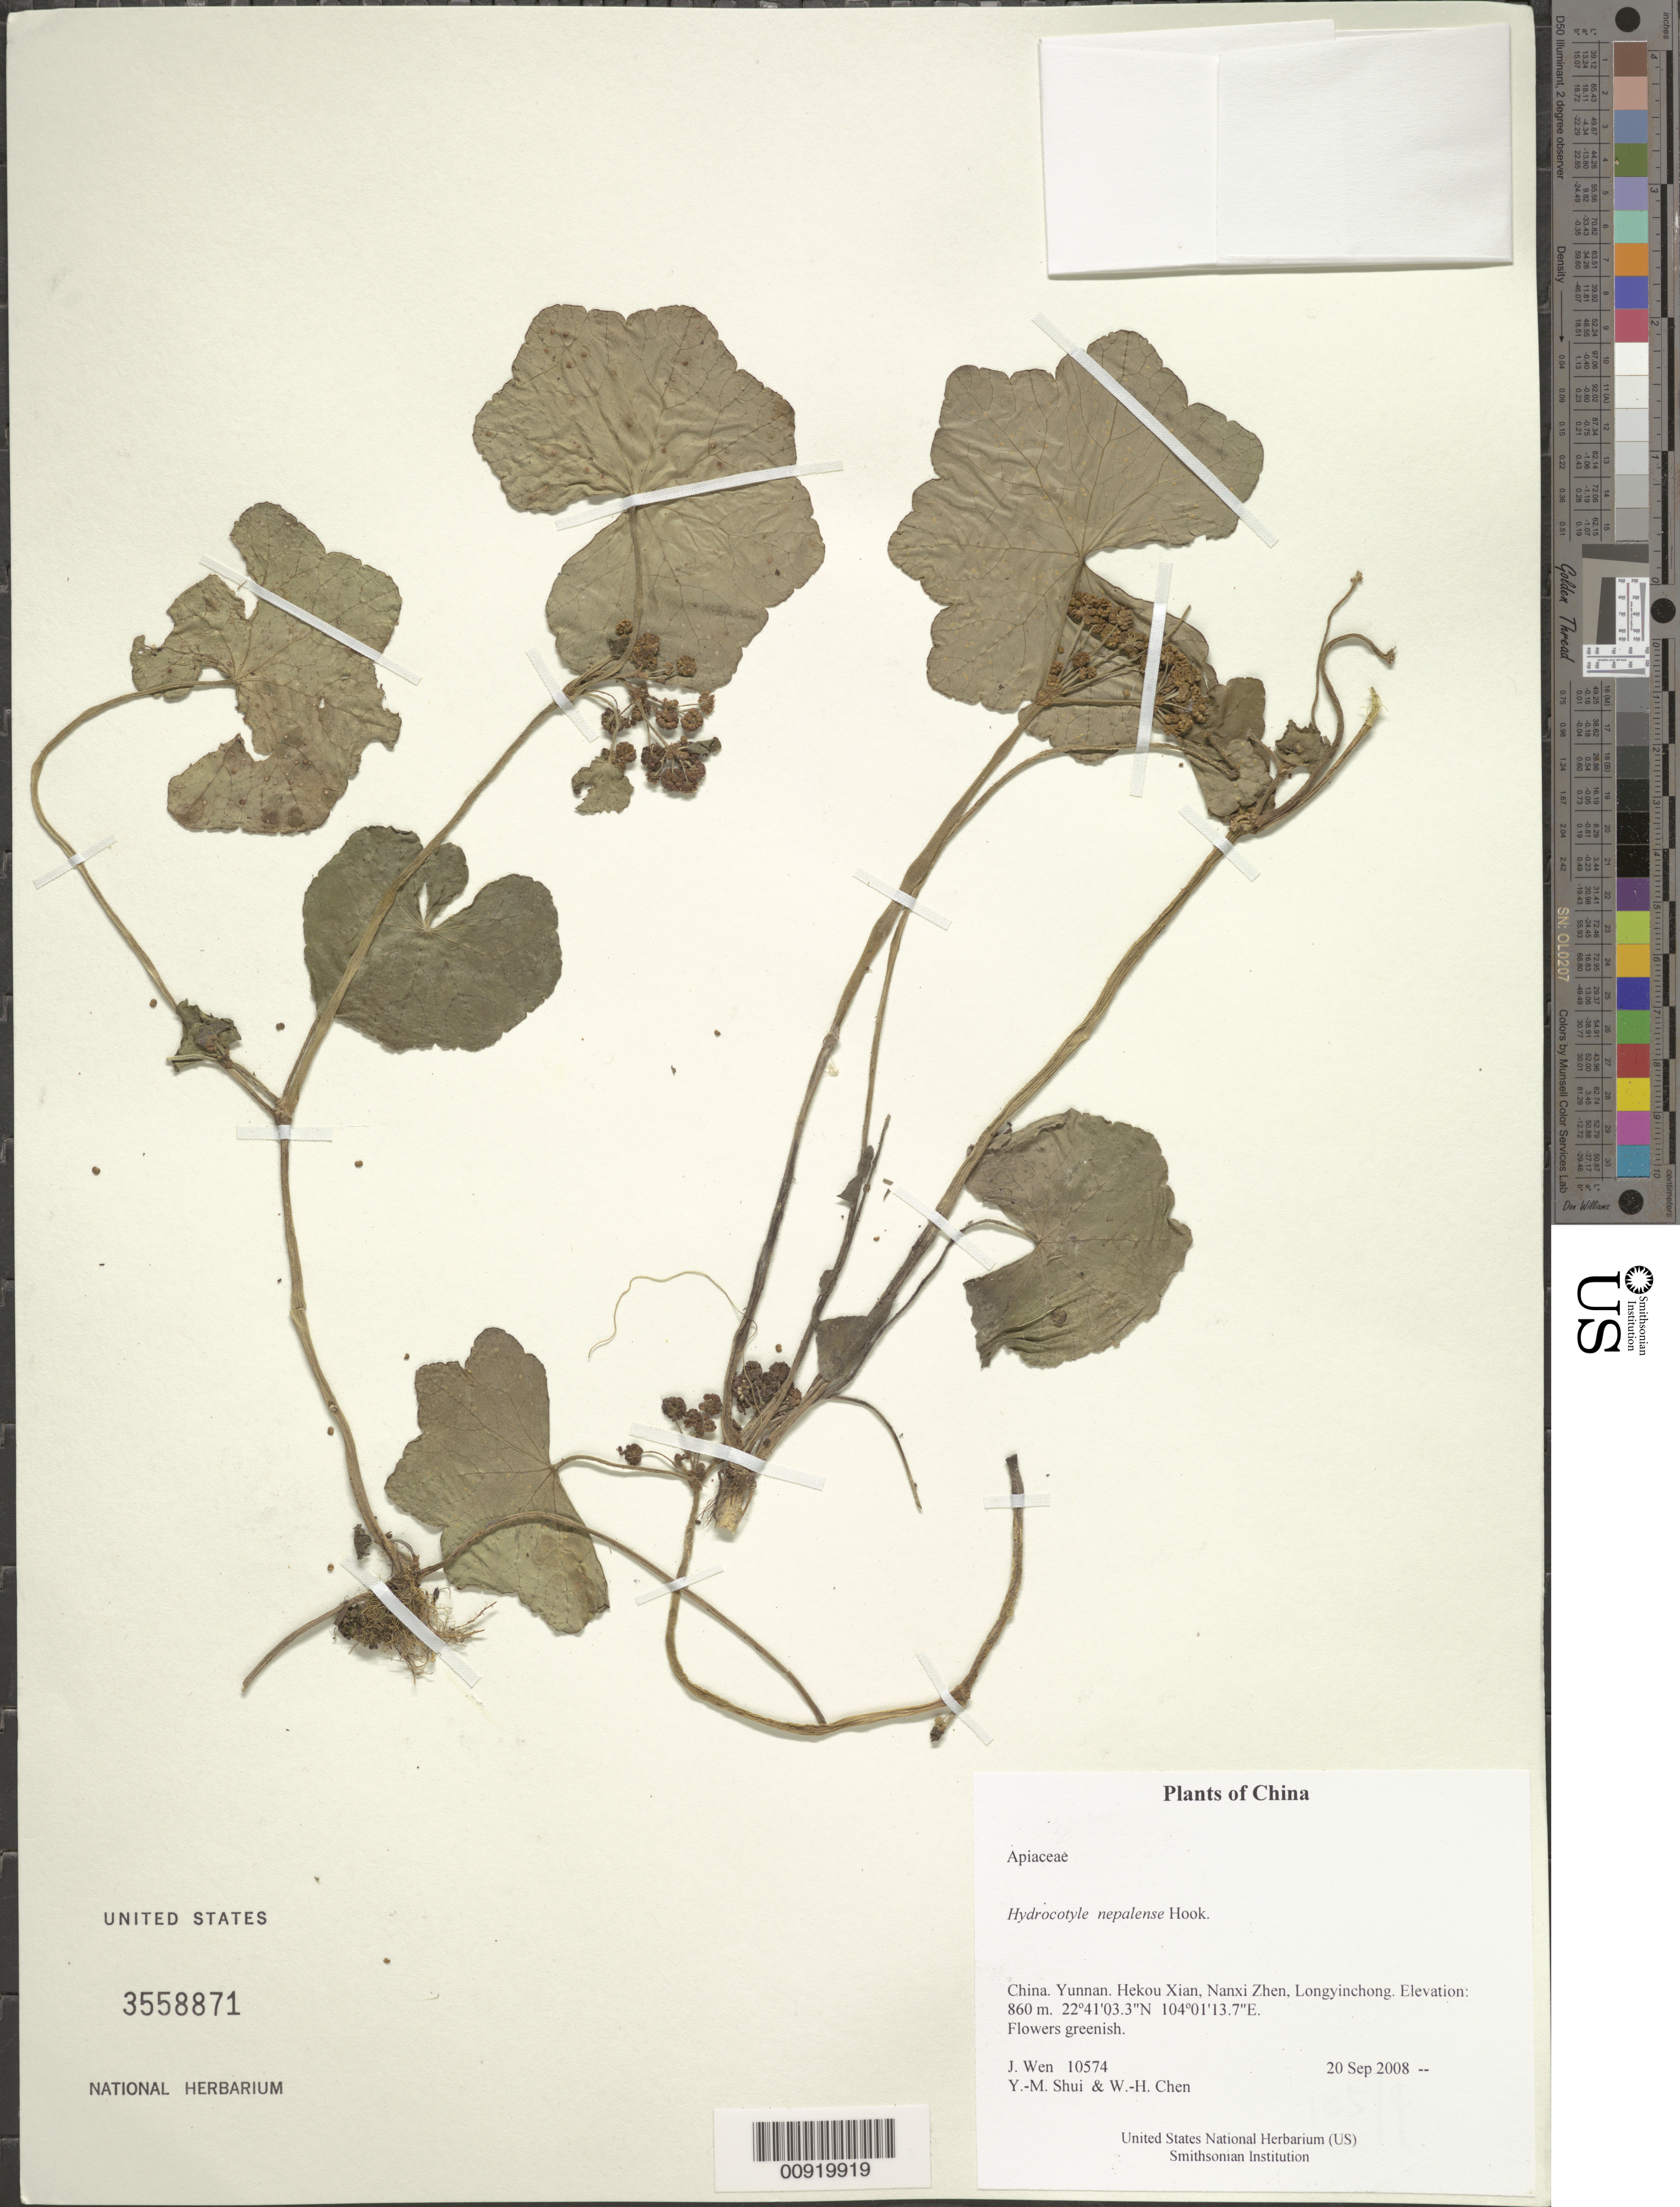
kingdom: Plantae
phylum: Tracheophyta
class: Magnoliopsida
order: Apiales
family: Araliaceae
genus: Hydrocotyle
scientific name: Hydrocotyle nepalensis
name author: Hook.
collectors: J. Wen, Y. Shui & W. Chen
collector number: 10574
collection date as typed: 20 Sep 2008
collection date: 2008-09-20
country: China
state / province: Yunnan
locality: Hekou Xian, Nanxi Zhen, Longyinchong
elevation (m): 860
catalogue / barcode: US 3558871